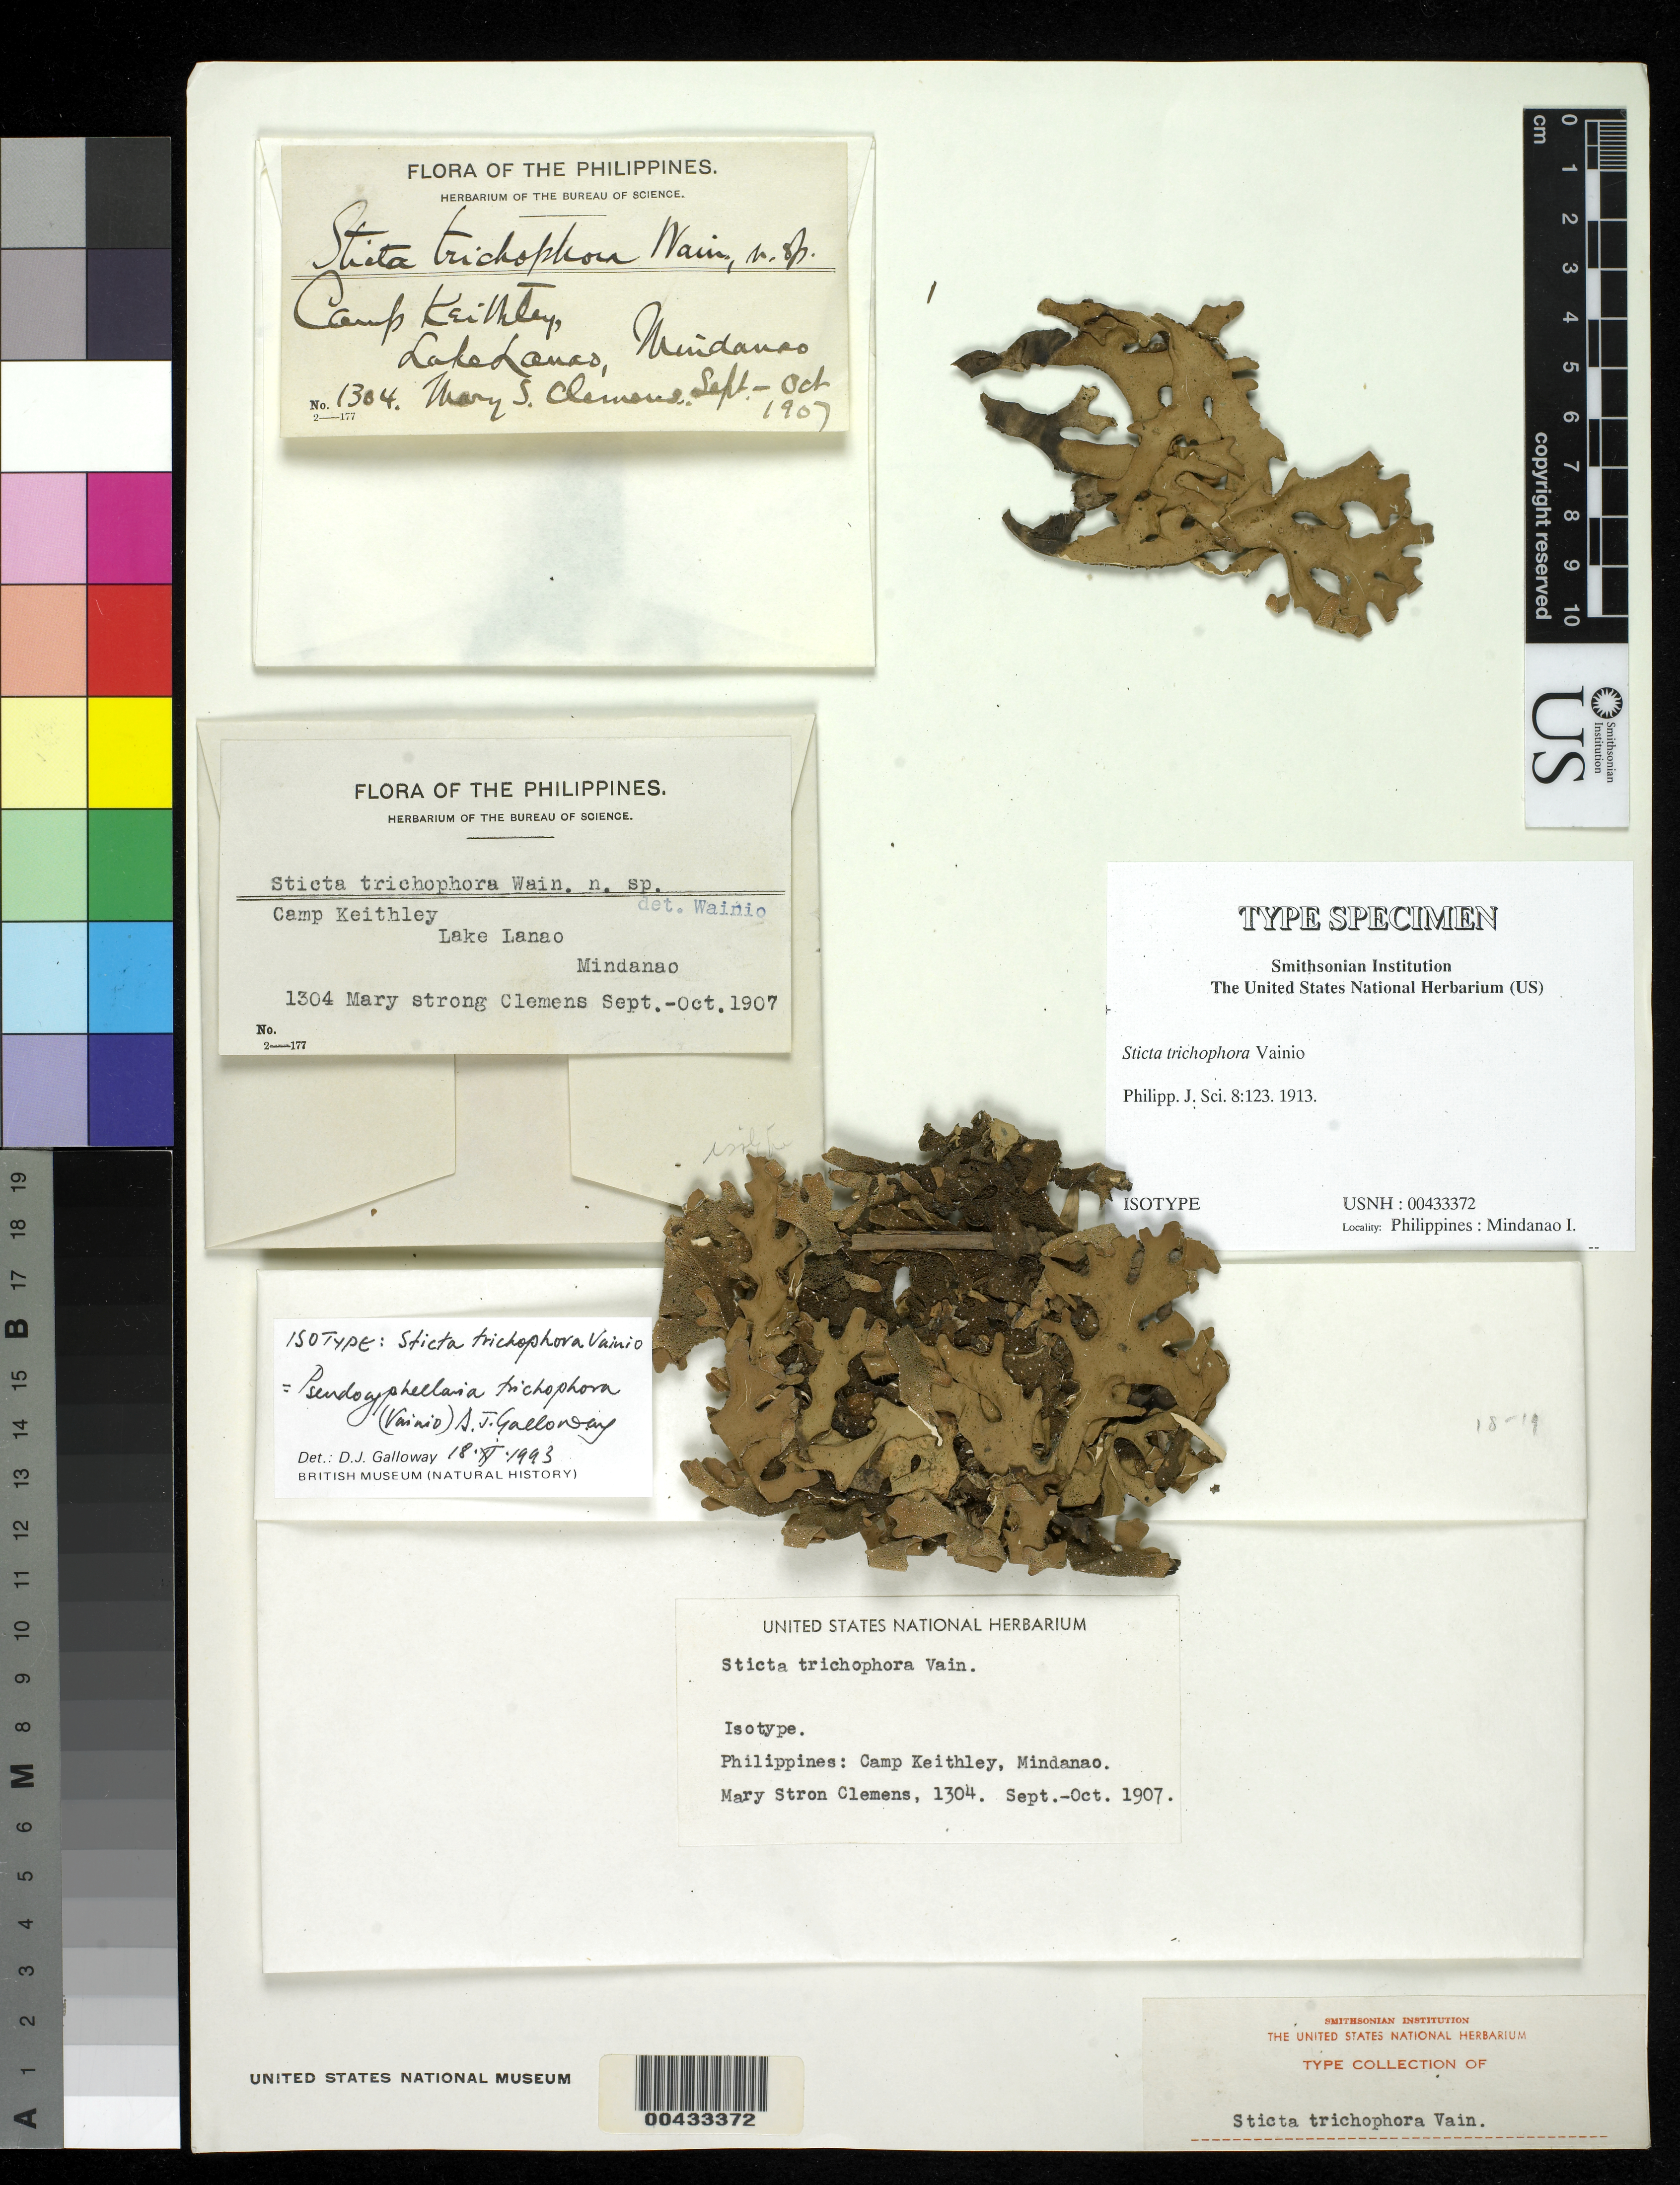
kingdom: Fungi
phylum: Ascomycota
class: Lecanoromycetes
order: Peltigerales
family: Lobariaceae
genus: Sticta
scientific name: Sticta trichophora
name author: Vain.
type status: Isotype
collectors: M. S. Clemens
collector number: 1304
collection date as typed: Sep 1907 to -- Oct 1907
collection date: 1907-09/1907-10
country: Philippines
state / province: Muslim Mindanao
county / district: Lanao del Sur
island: Mindanao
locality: Camp Keithley, Lake Lanao.